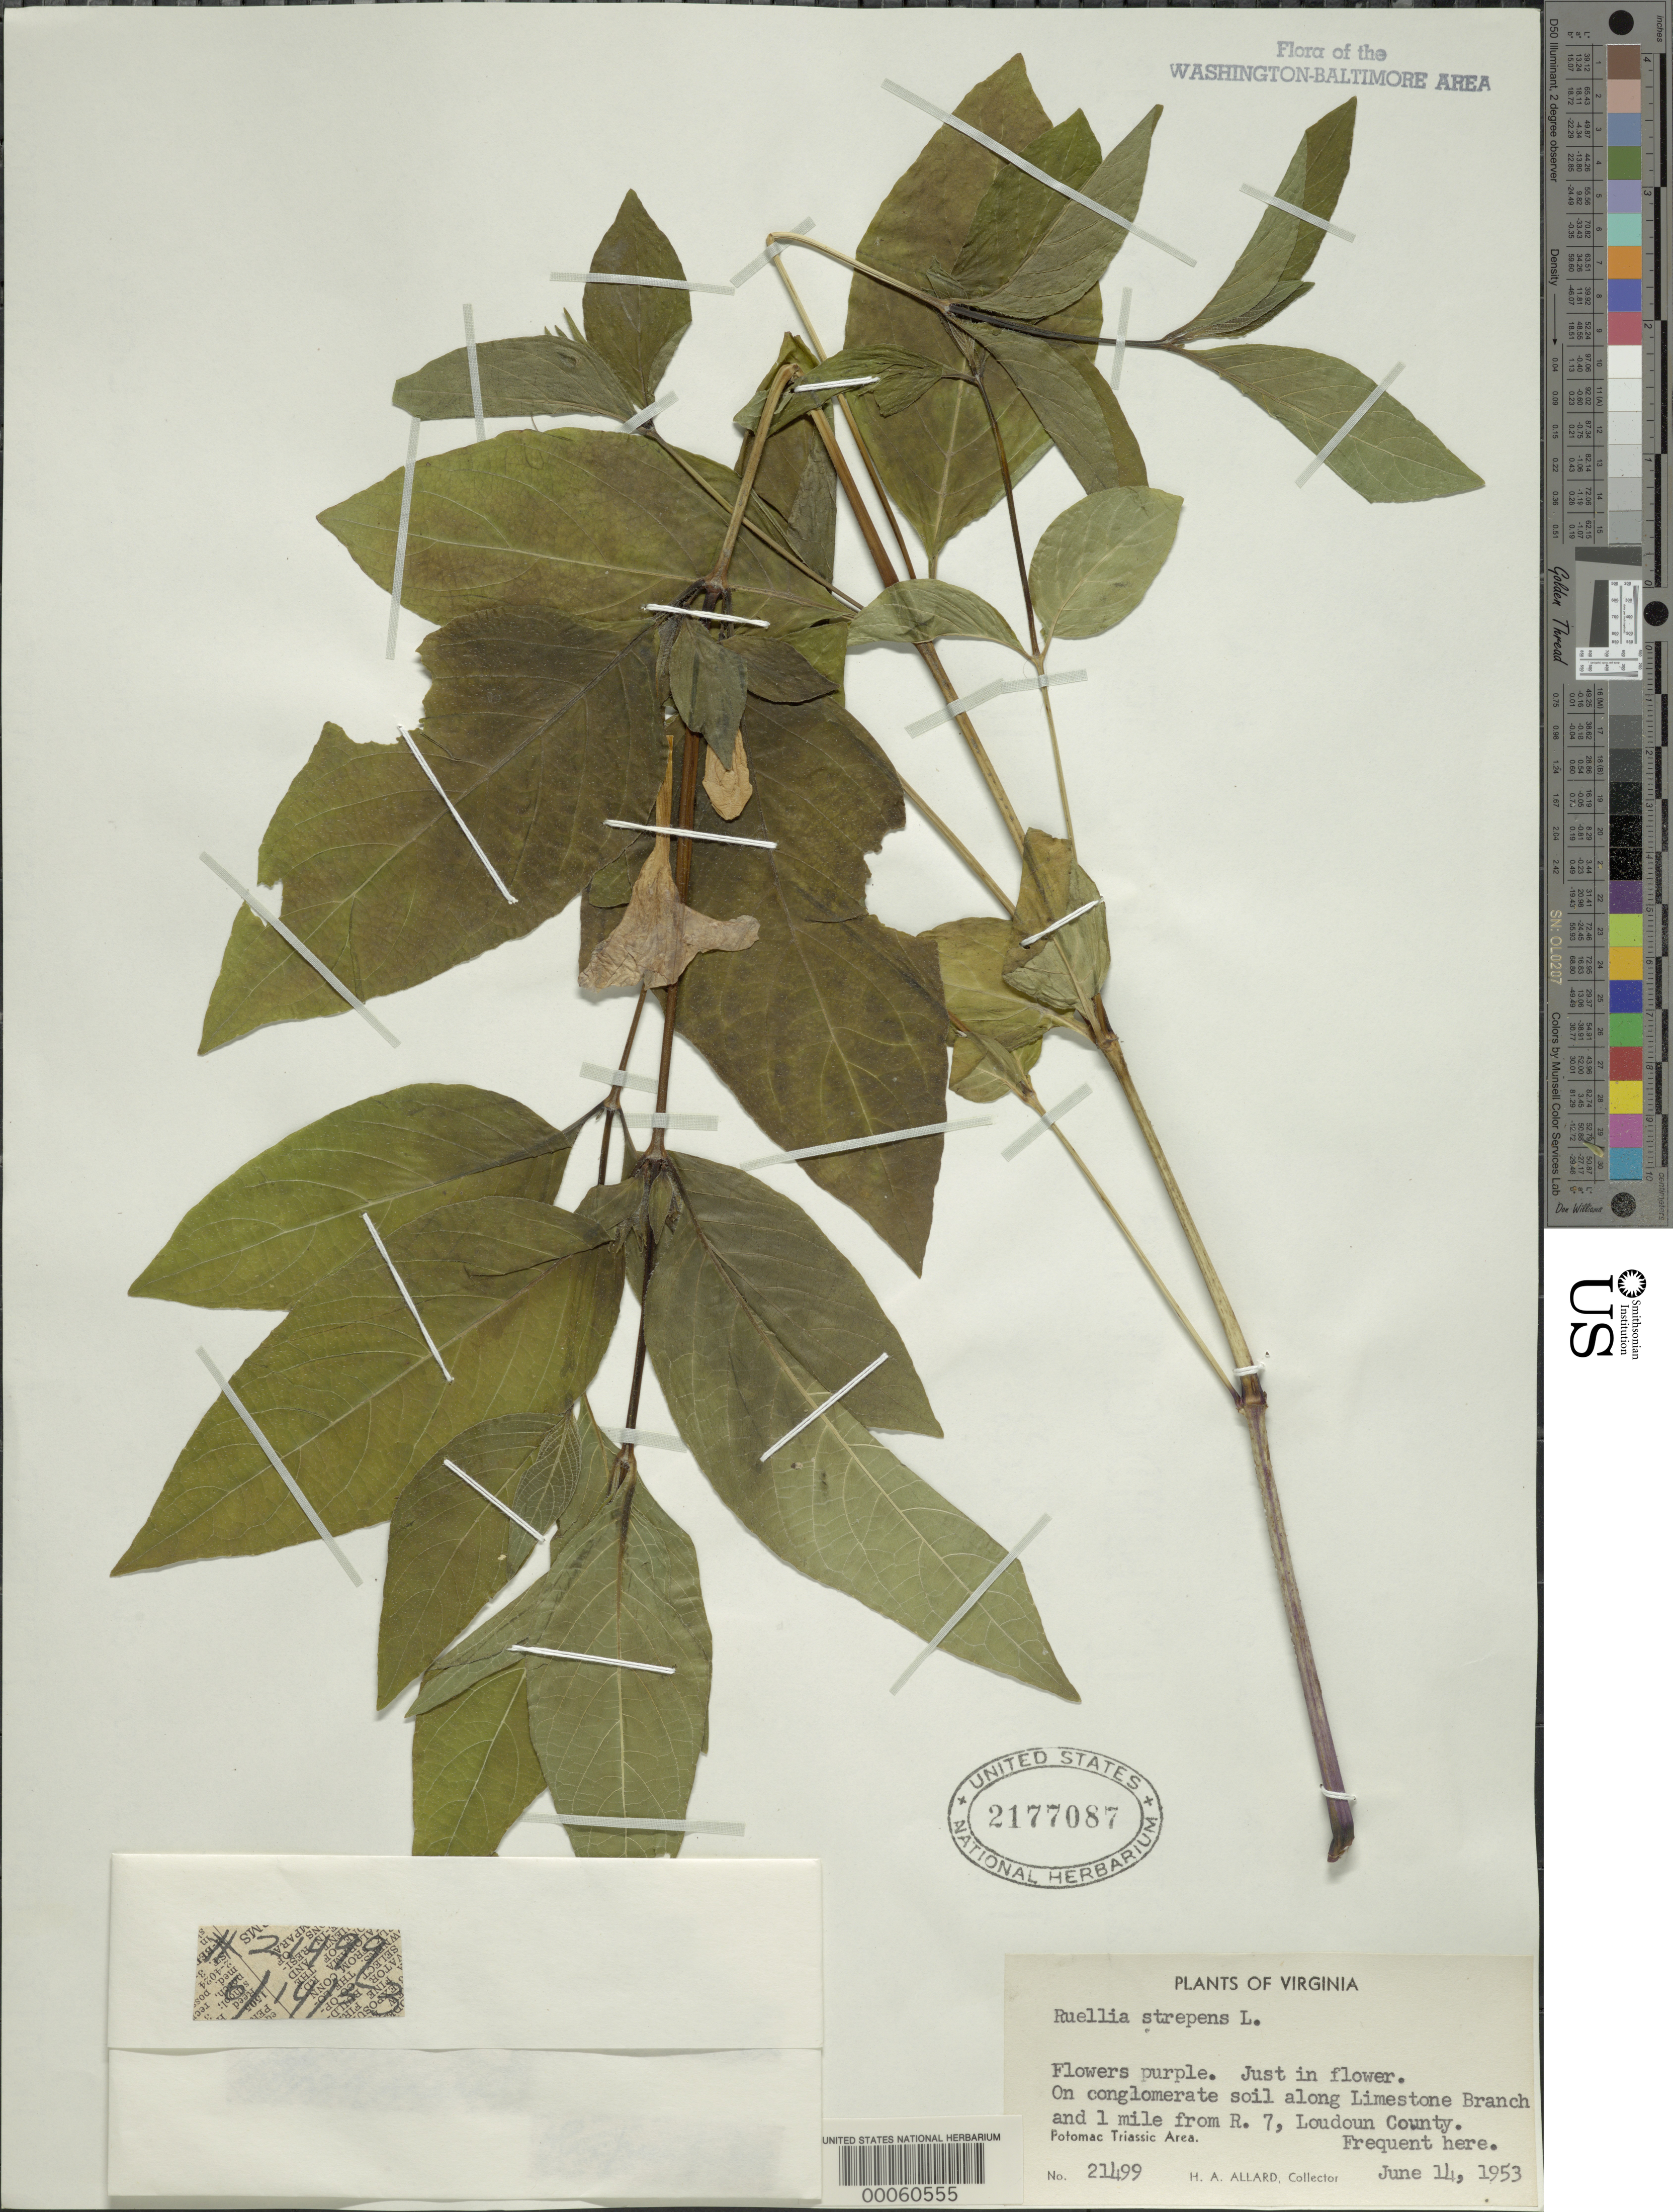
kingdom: Plantae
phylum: Tracheophyta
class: Magnoliopsida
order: Lamiales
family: Acanthaceae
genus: Ruellia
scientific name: Ruellia strepens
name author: L.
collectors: H. A. Allard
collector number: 21499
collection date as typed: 14 Jun 1953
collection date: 1953-06-14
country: United States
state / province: Virginia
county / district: Loudoun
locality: Limestone Branch near Route 7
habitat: On conglomerate soil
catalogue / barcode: US 2177087